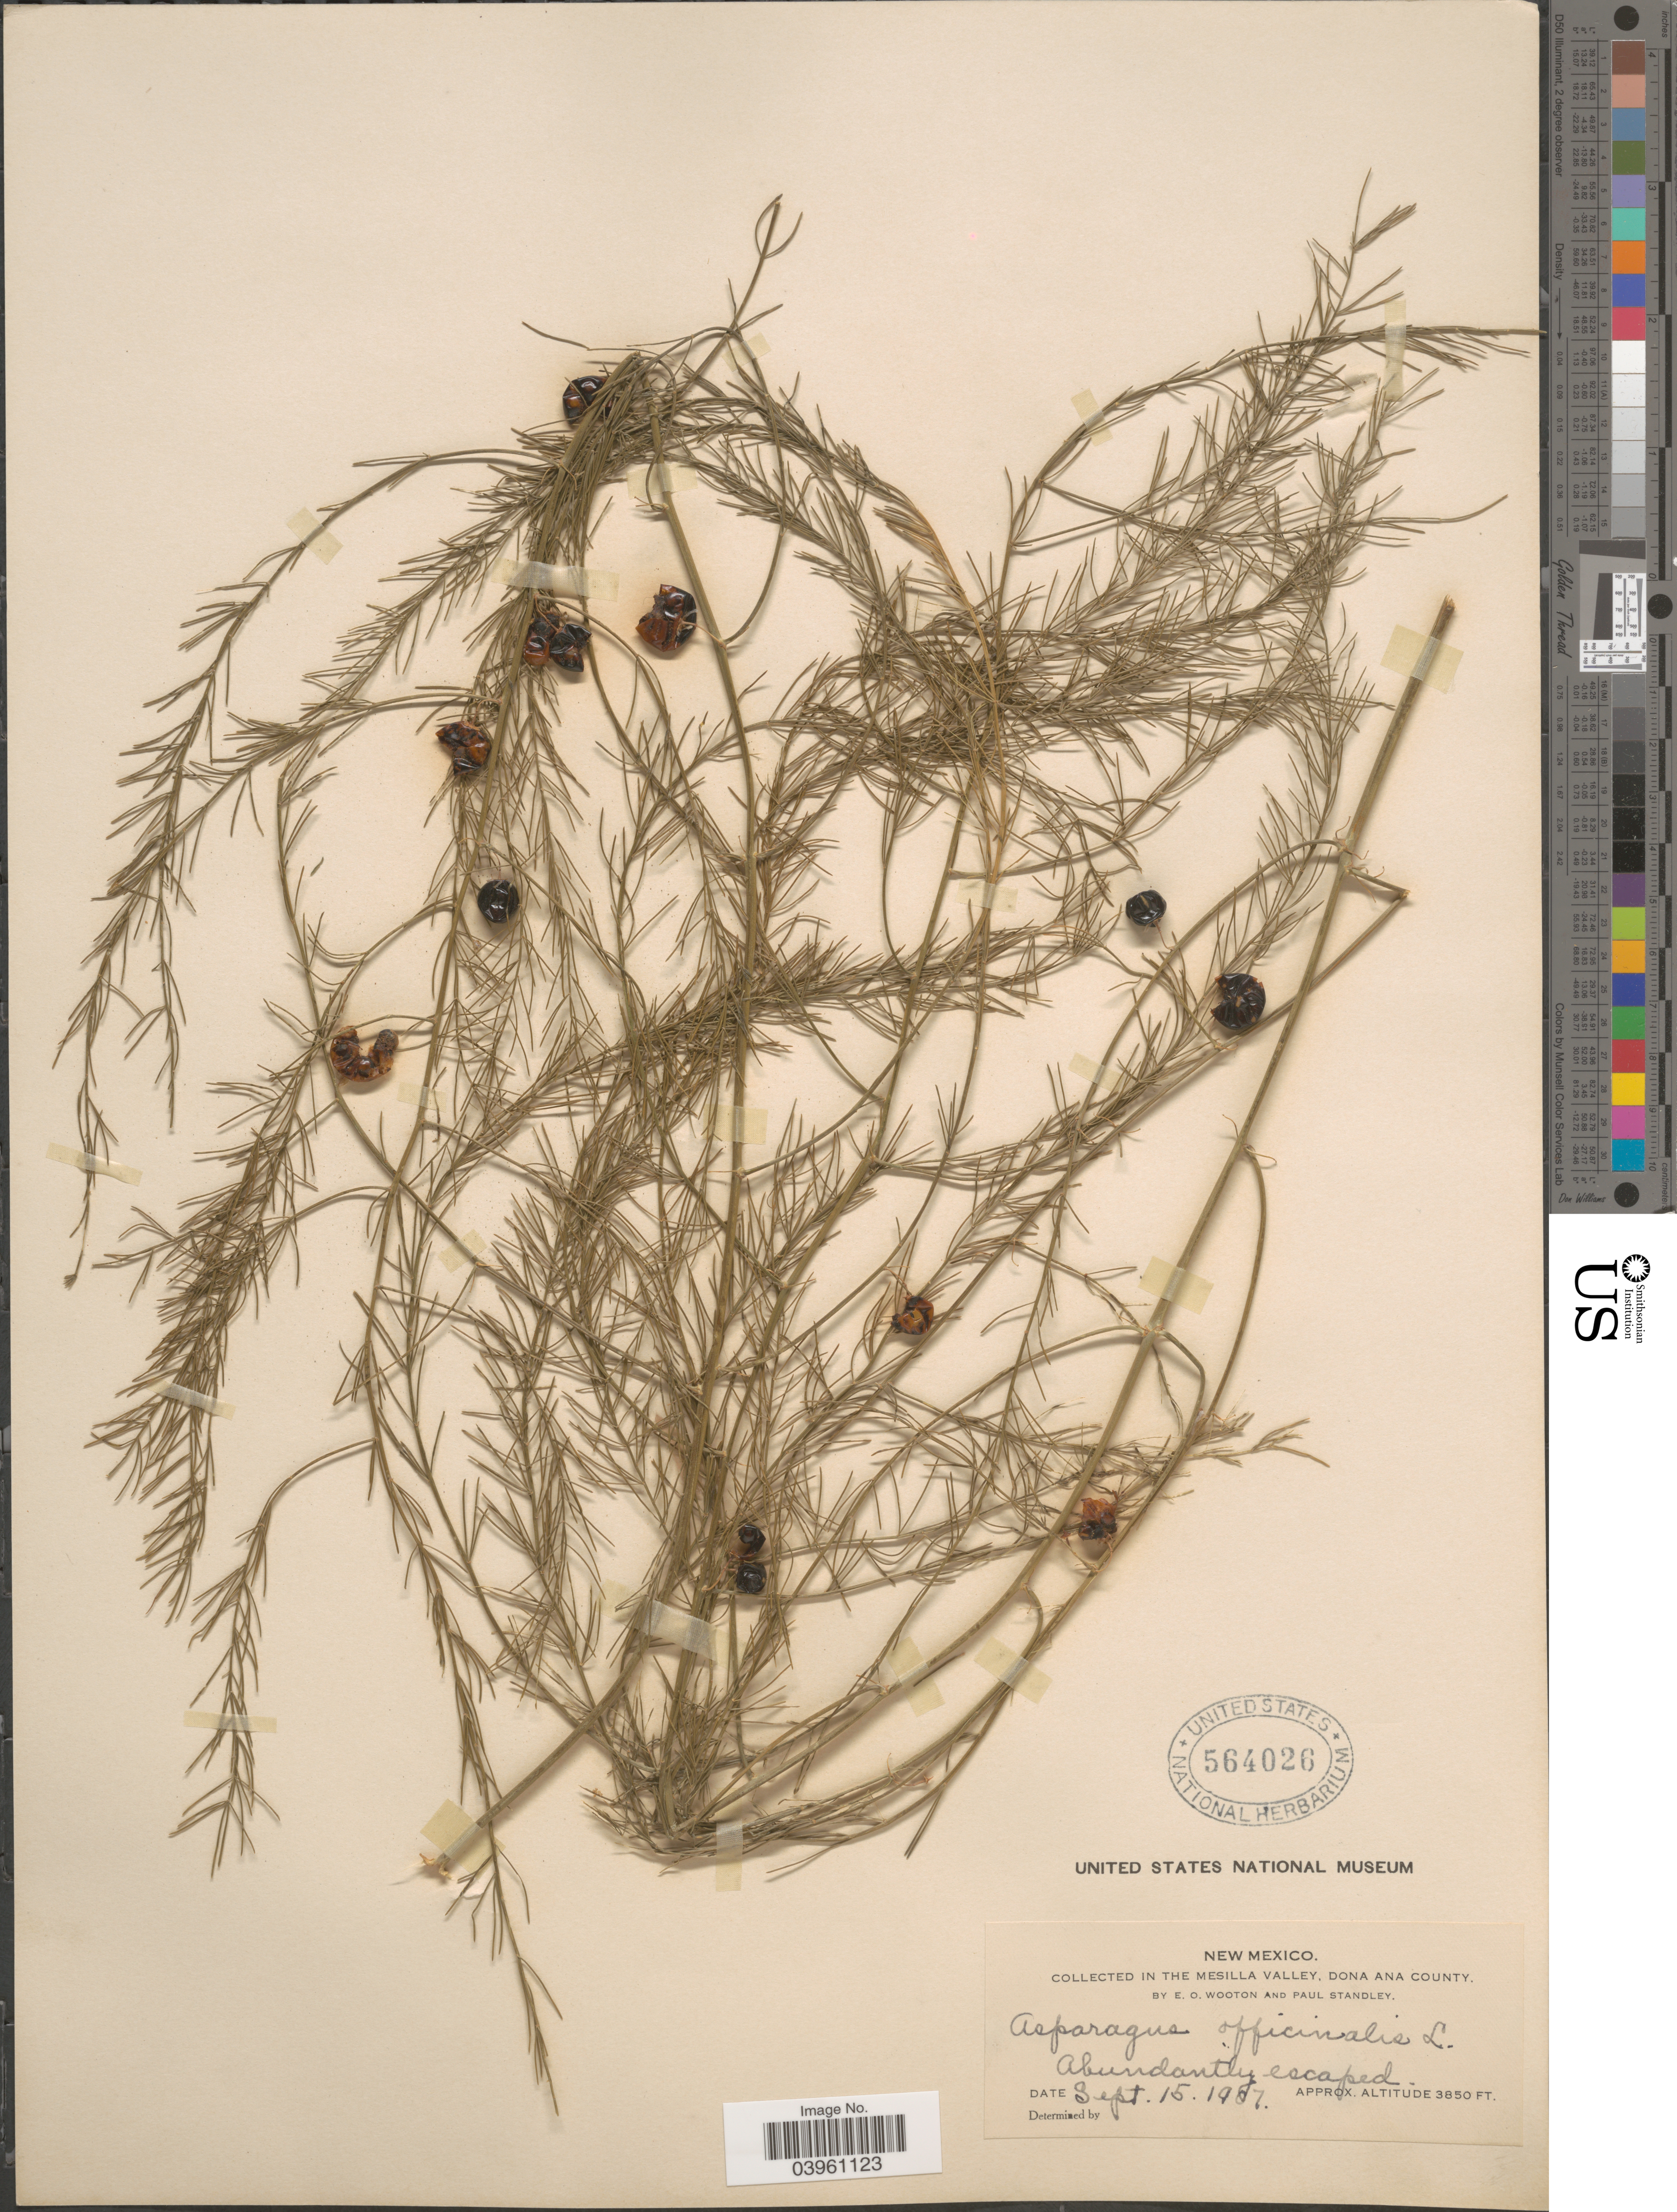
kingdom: Plantae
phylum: Tracheophyta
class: Liliopsida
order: Asparagales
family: Asparagaceae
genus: Asparagus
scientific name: Asparagus officinalis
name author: L.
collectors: E. O. Wooton & P. C. Standley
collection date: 1907-09-15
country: United States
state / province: New Mexico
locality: In the Mesilla Valley, Dona Ana County.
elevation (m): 1173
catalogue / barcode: US 564026